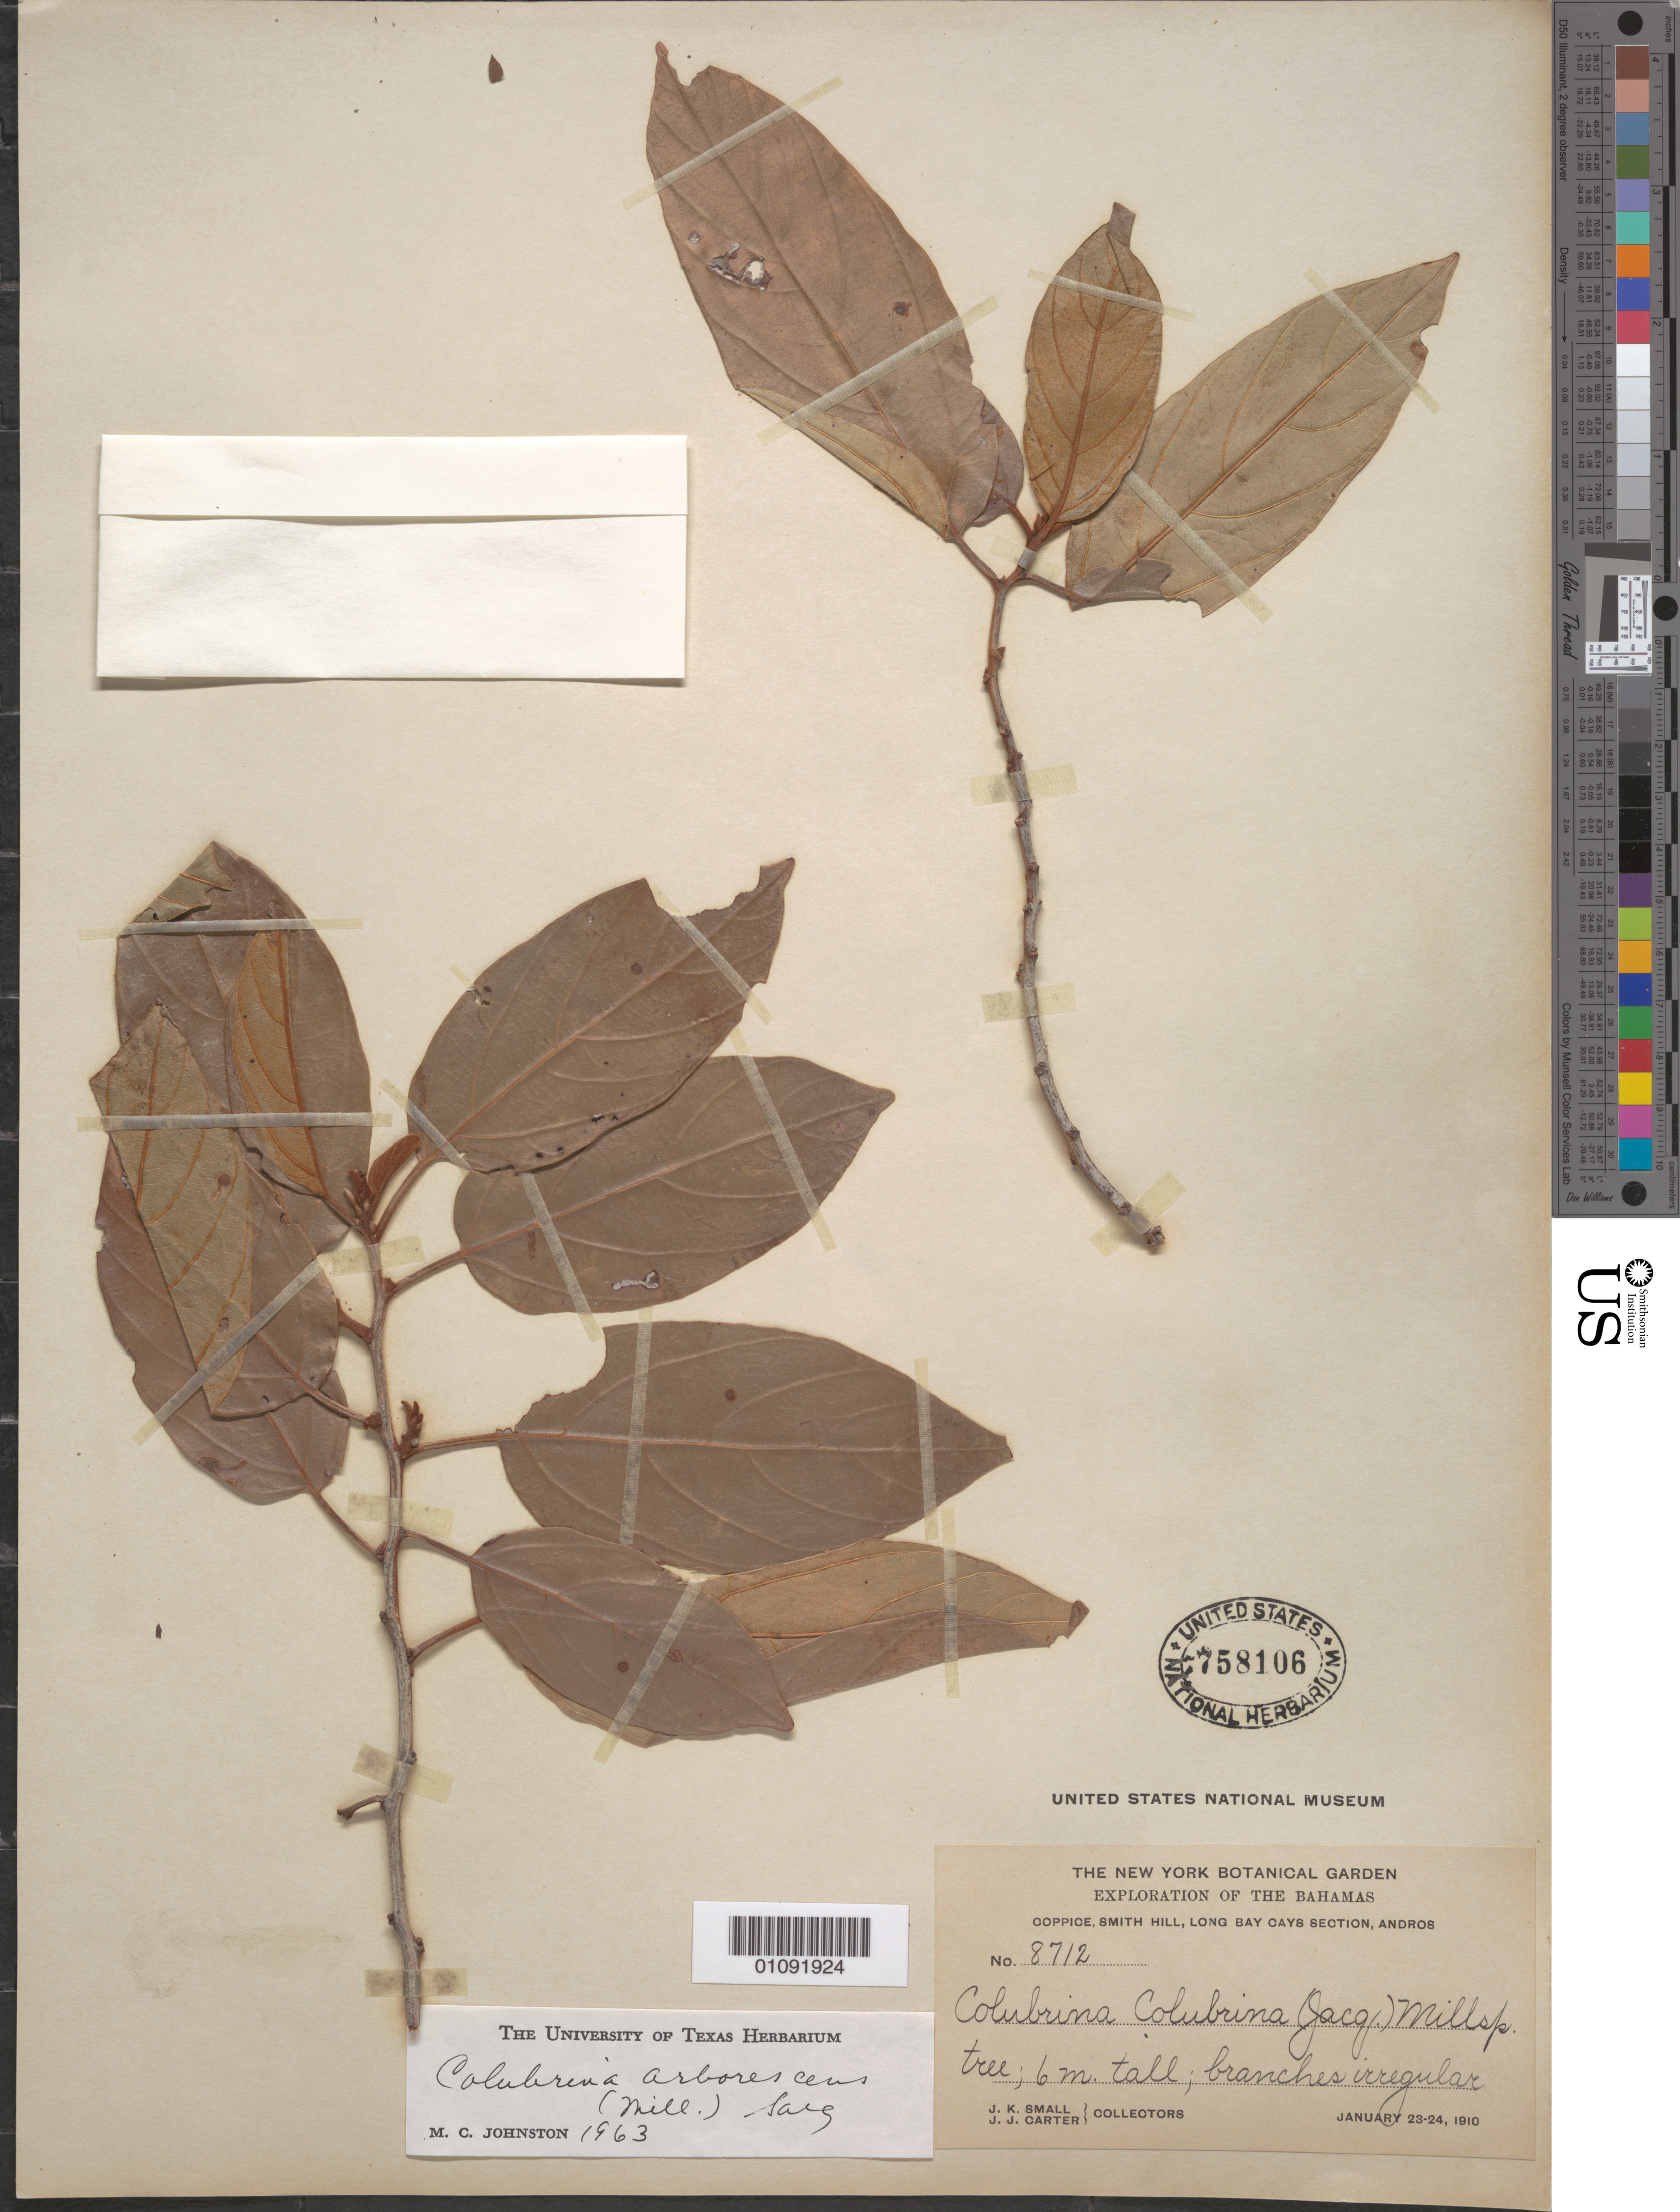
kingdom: Plantae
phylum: Tracheophyta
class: Magnoliopsida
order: Rosales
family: Rhamnaceae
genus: Colubrina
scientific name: Colubrina arborescens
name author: (Mill.) Sarg.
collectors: J. K. Small & J. J. Carter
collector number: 8712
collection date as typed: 23 Jan 1910 and 24 Jan 1910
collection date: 1910-01-23,1910-01-24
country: Bahamas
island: Andros I.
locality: Coppice, Smith Hill, Long Bay Cays Section, Andros.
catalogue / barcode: US 758106